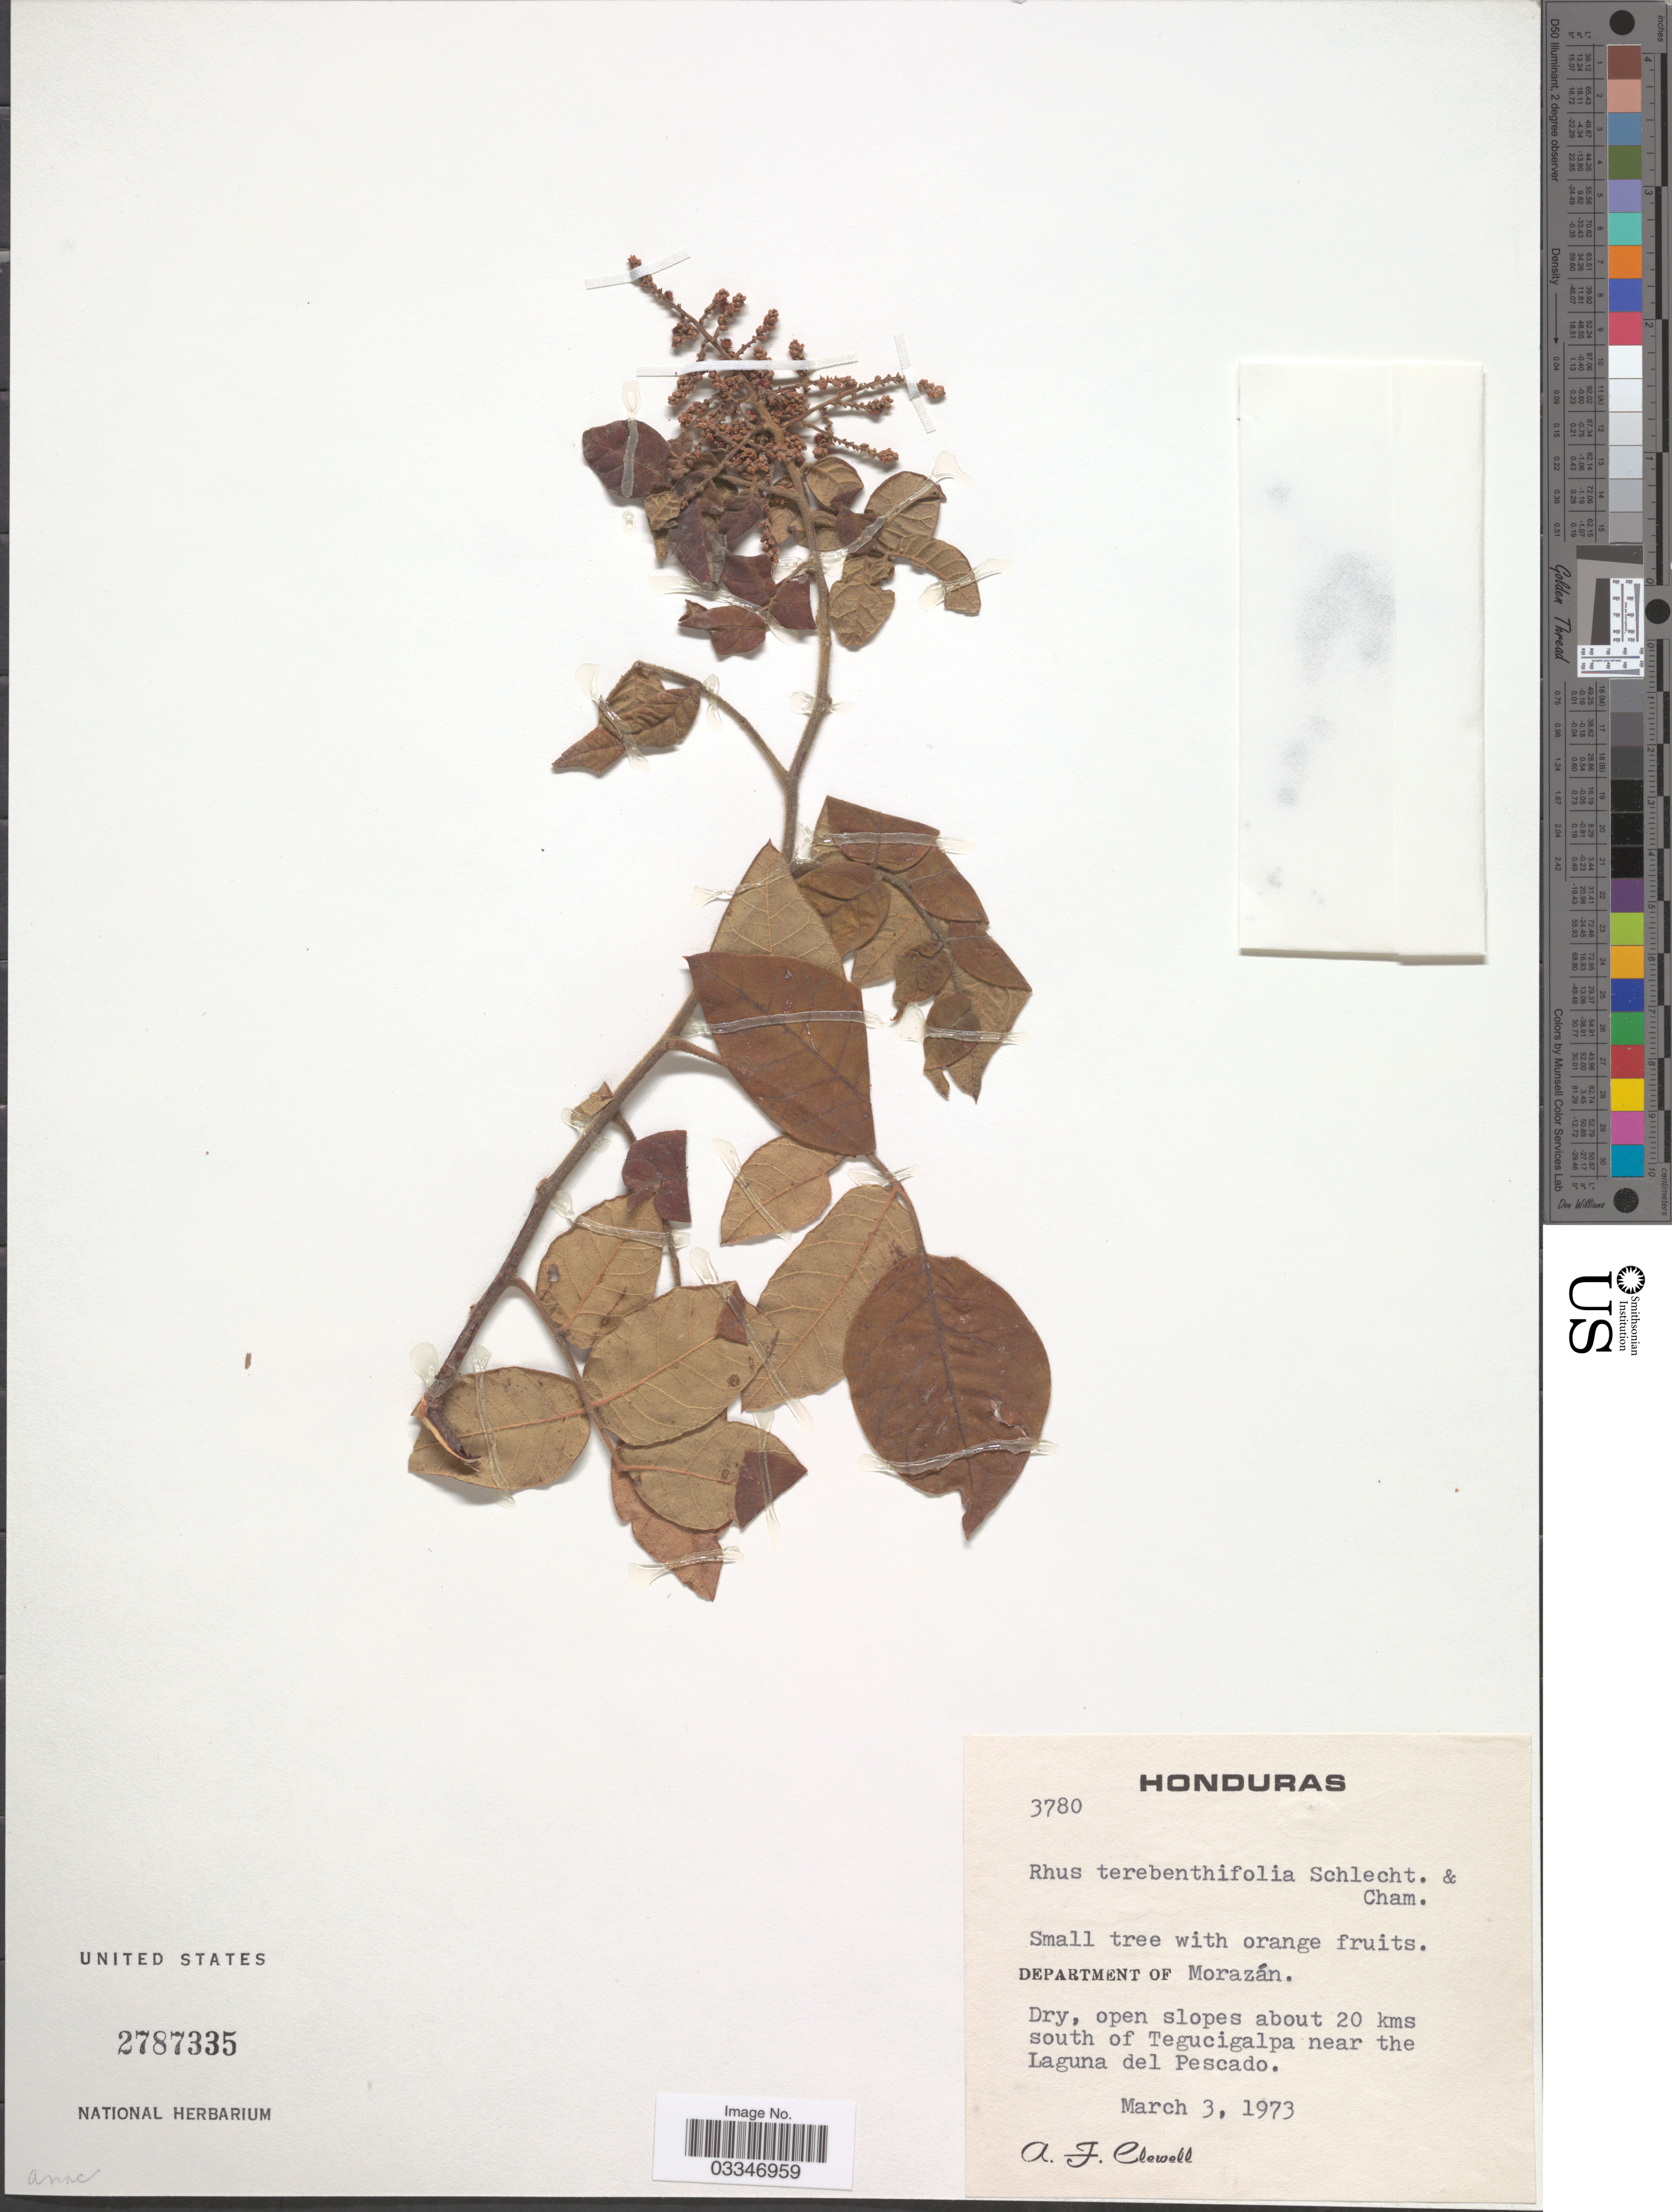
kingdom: Plantae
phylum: Tracheophyta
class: Magnoliopsida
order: Sapindales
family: Anacardiaceae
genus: Rhus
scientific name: Rhus terebinthifolia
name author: Schltdl. & Cham.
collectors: A. Clewell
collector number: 3780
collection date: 1973-03-03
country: Honduras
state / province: Fco. Morazán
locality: Department of Morazán, Dry, open slopes about 20 kms south of Tegucigalpa near the Laguna del Pescado.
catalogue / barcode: US 2787335